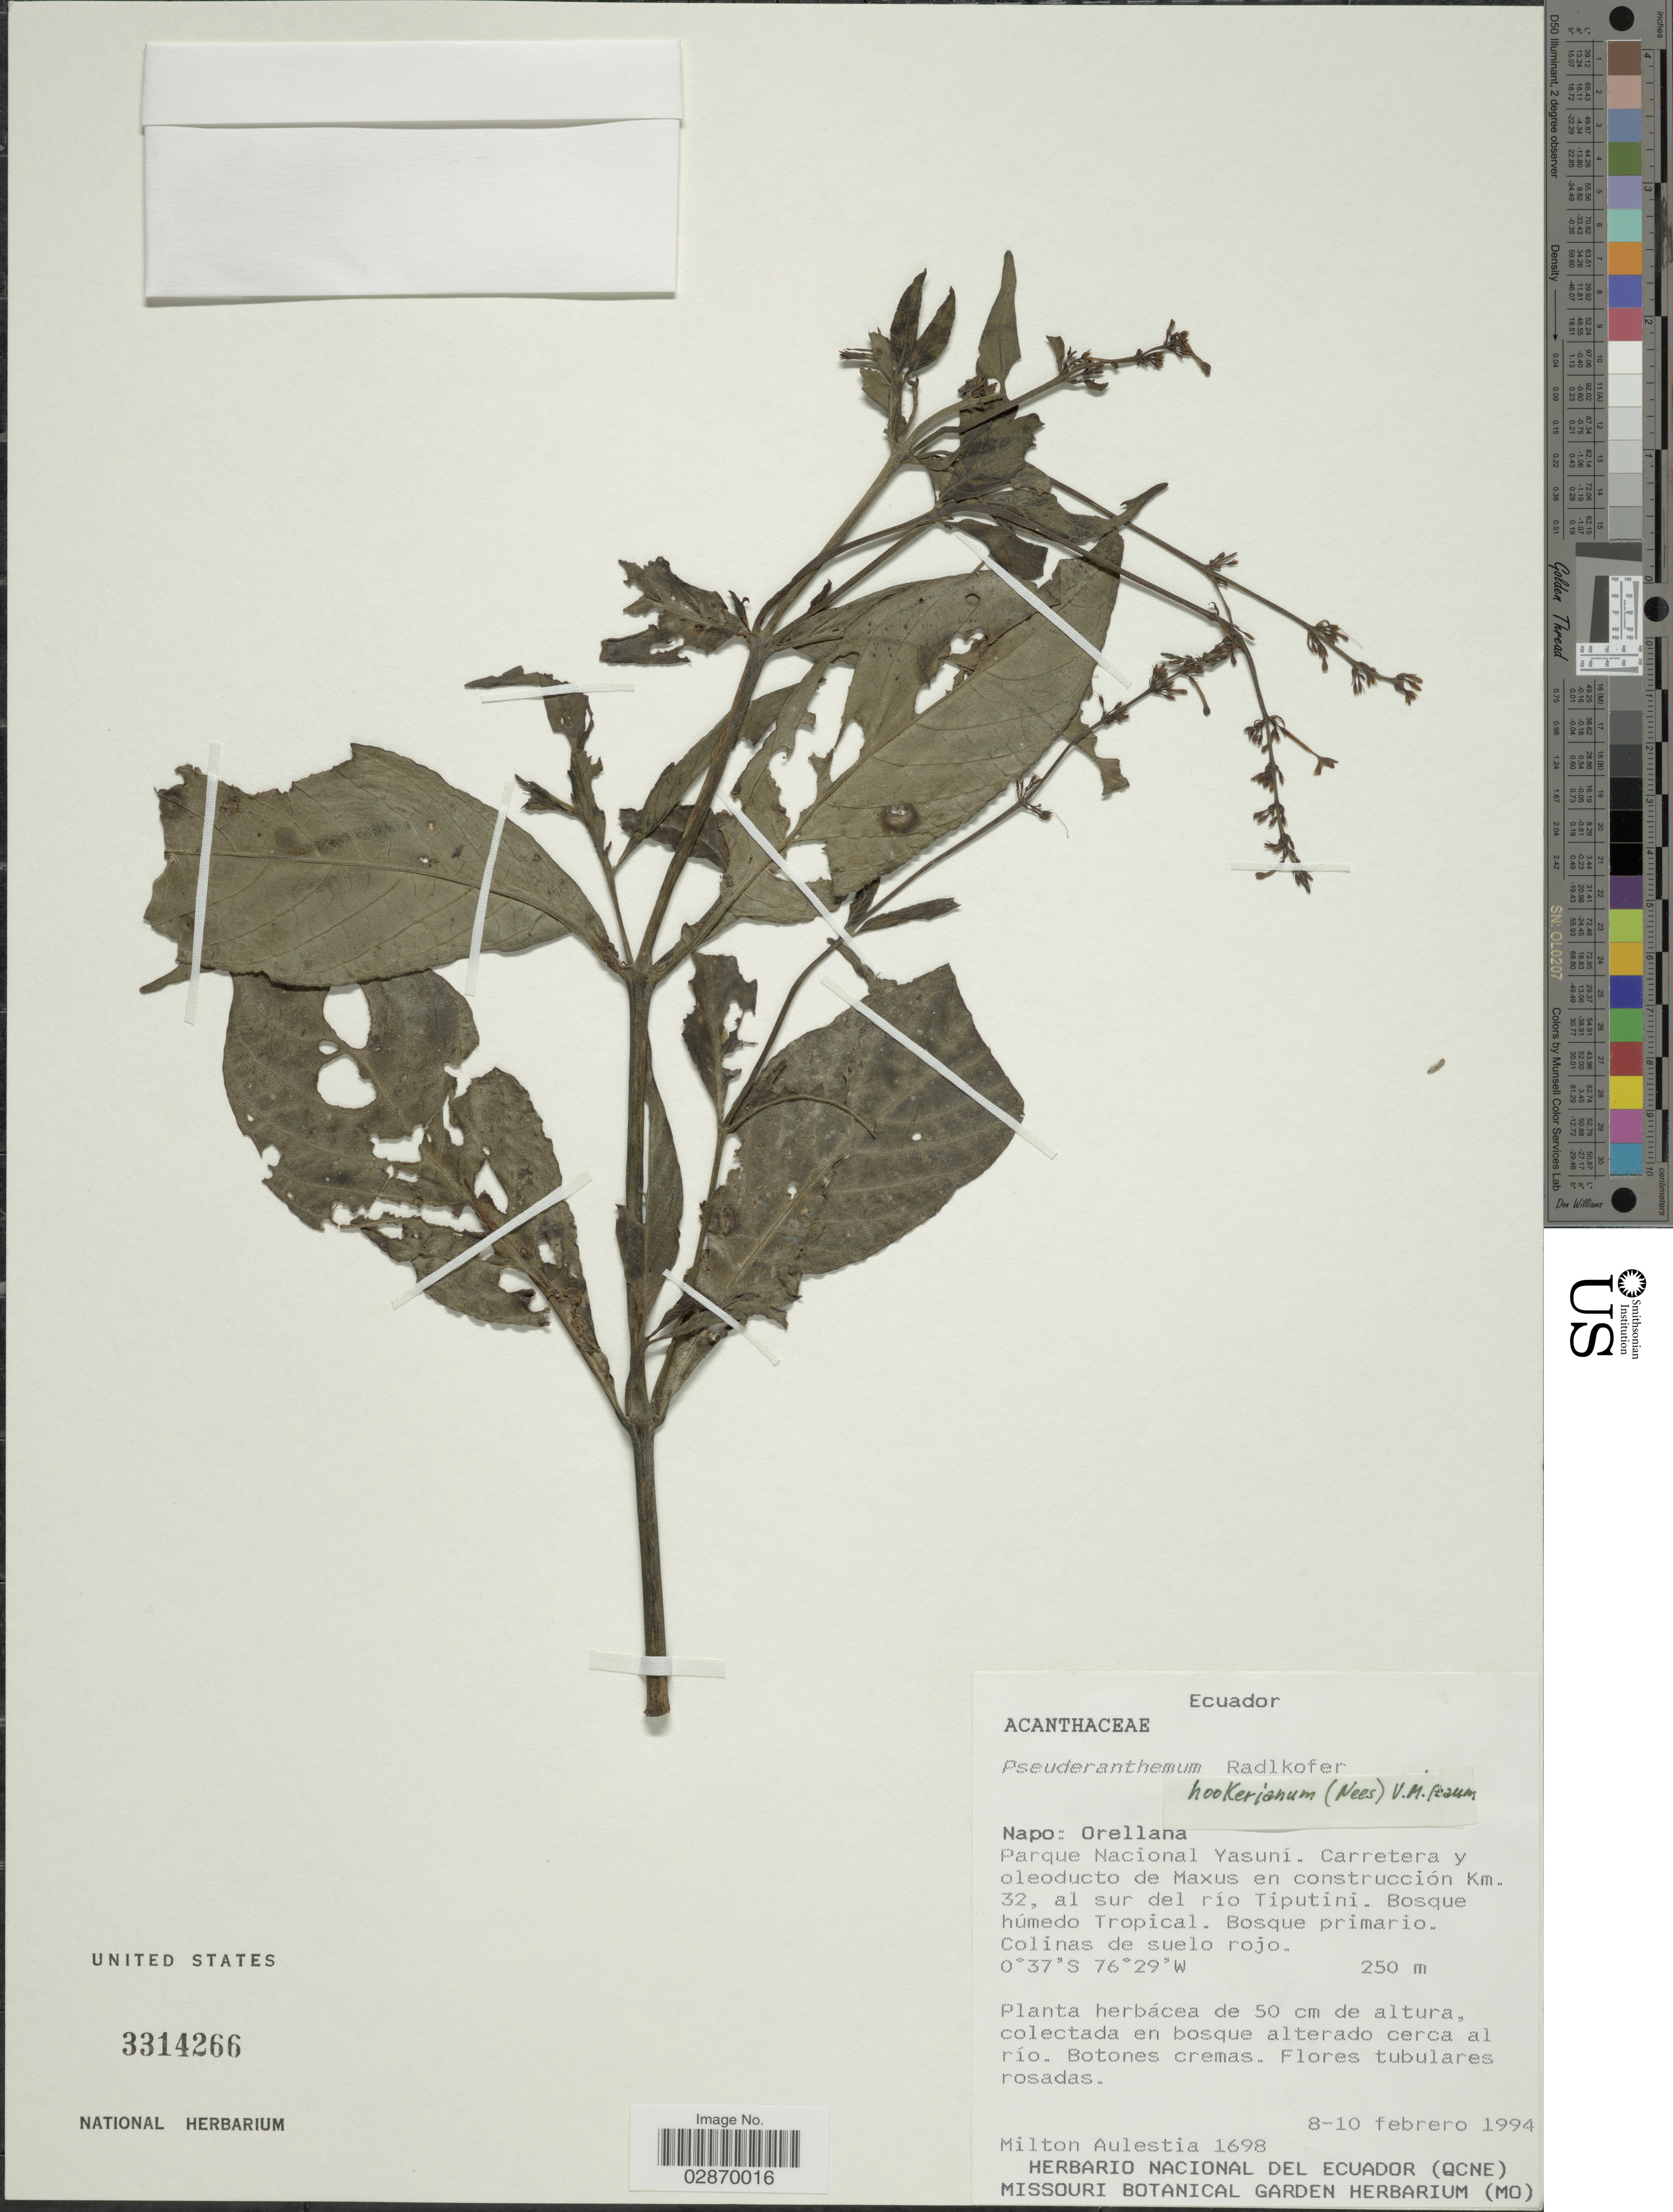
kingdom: Plantae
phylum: Tracheophyta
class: Magnoliopsida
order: Lamiales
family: Acanthaceae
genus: Pseuderanthemum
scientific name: Pseuderanthemum hookerianum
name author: (Nees) V.M. Baum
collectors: M. Aulestia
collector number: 1698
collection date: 1994-02-08/1994-02-10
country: Ecuador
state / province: Napo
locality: Orellana, Parque Nacional Yasuní, Carretera u oleducto de Maxus en construcción Km. 32, al sur del río Típutíni.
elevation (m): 250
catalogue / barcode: US 3314266